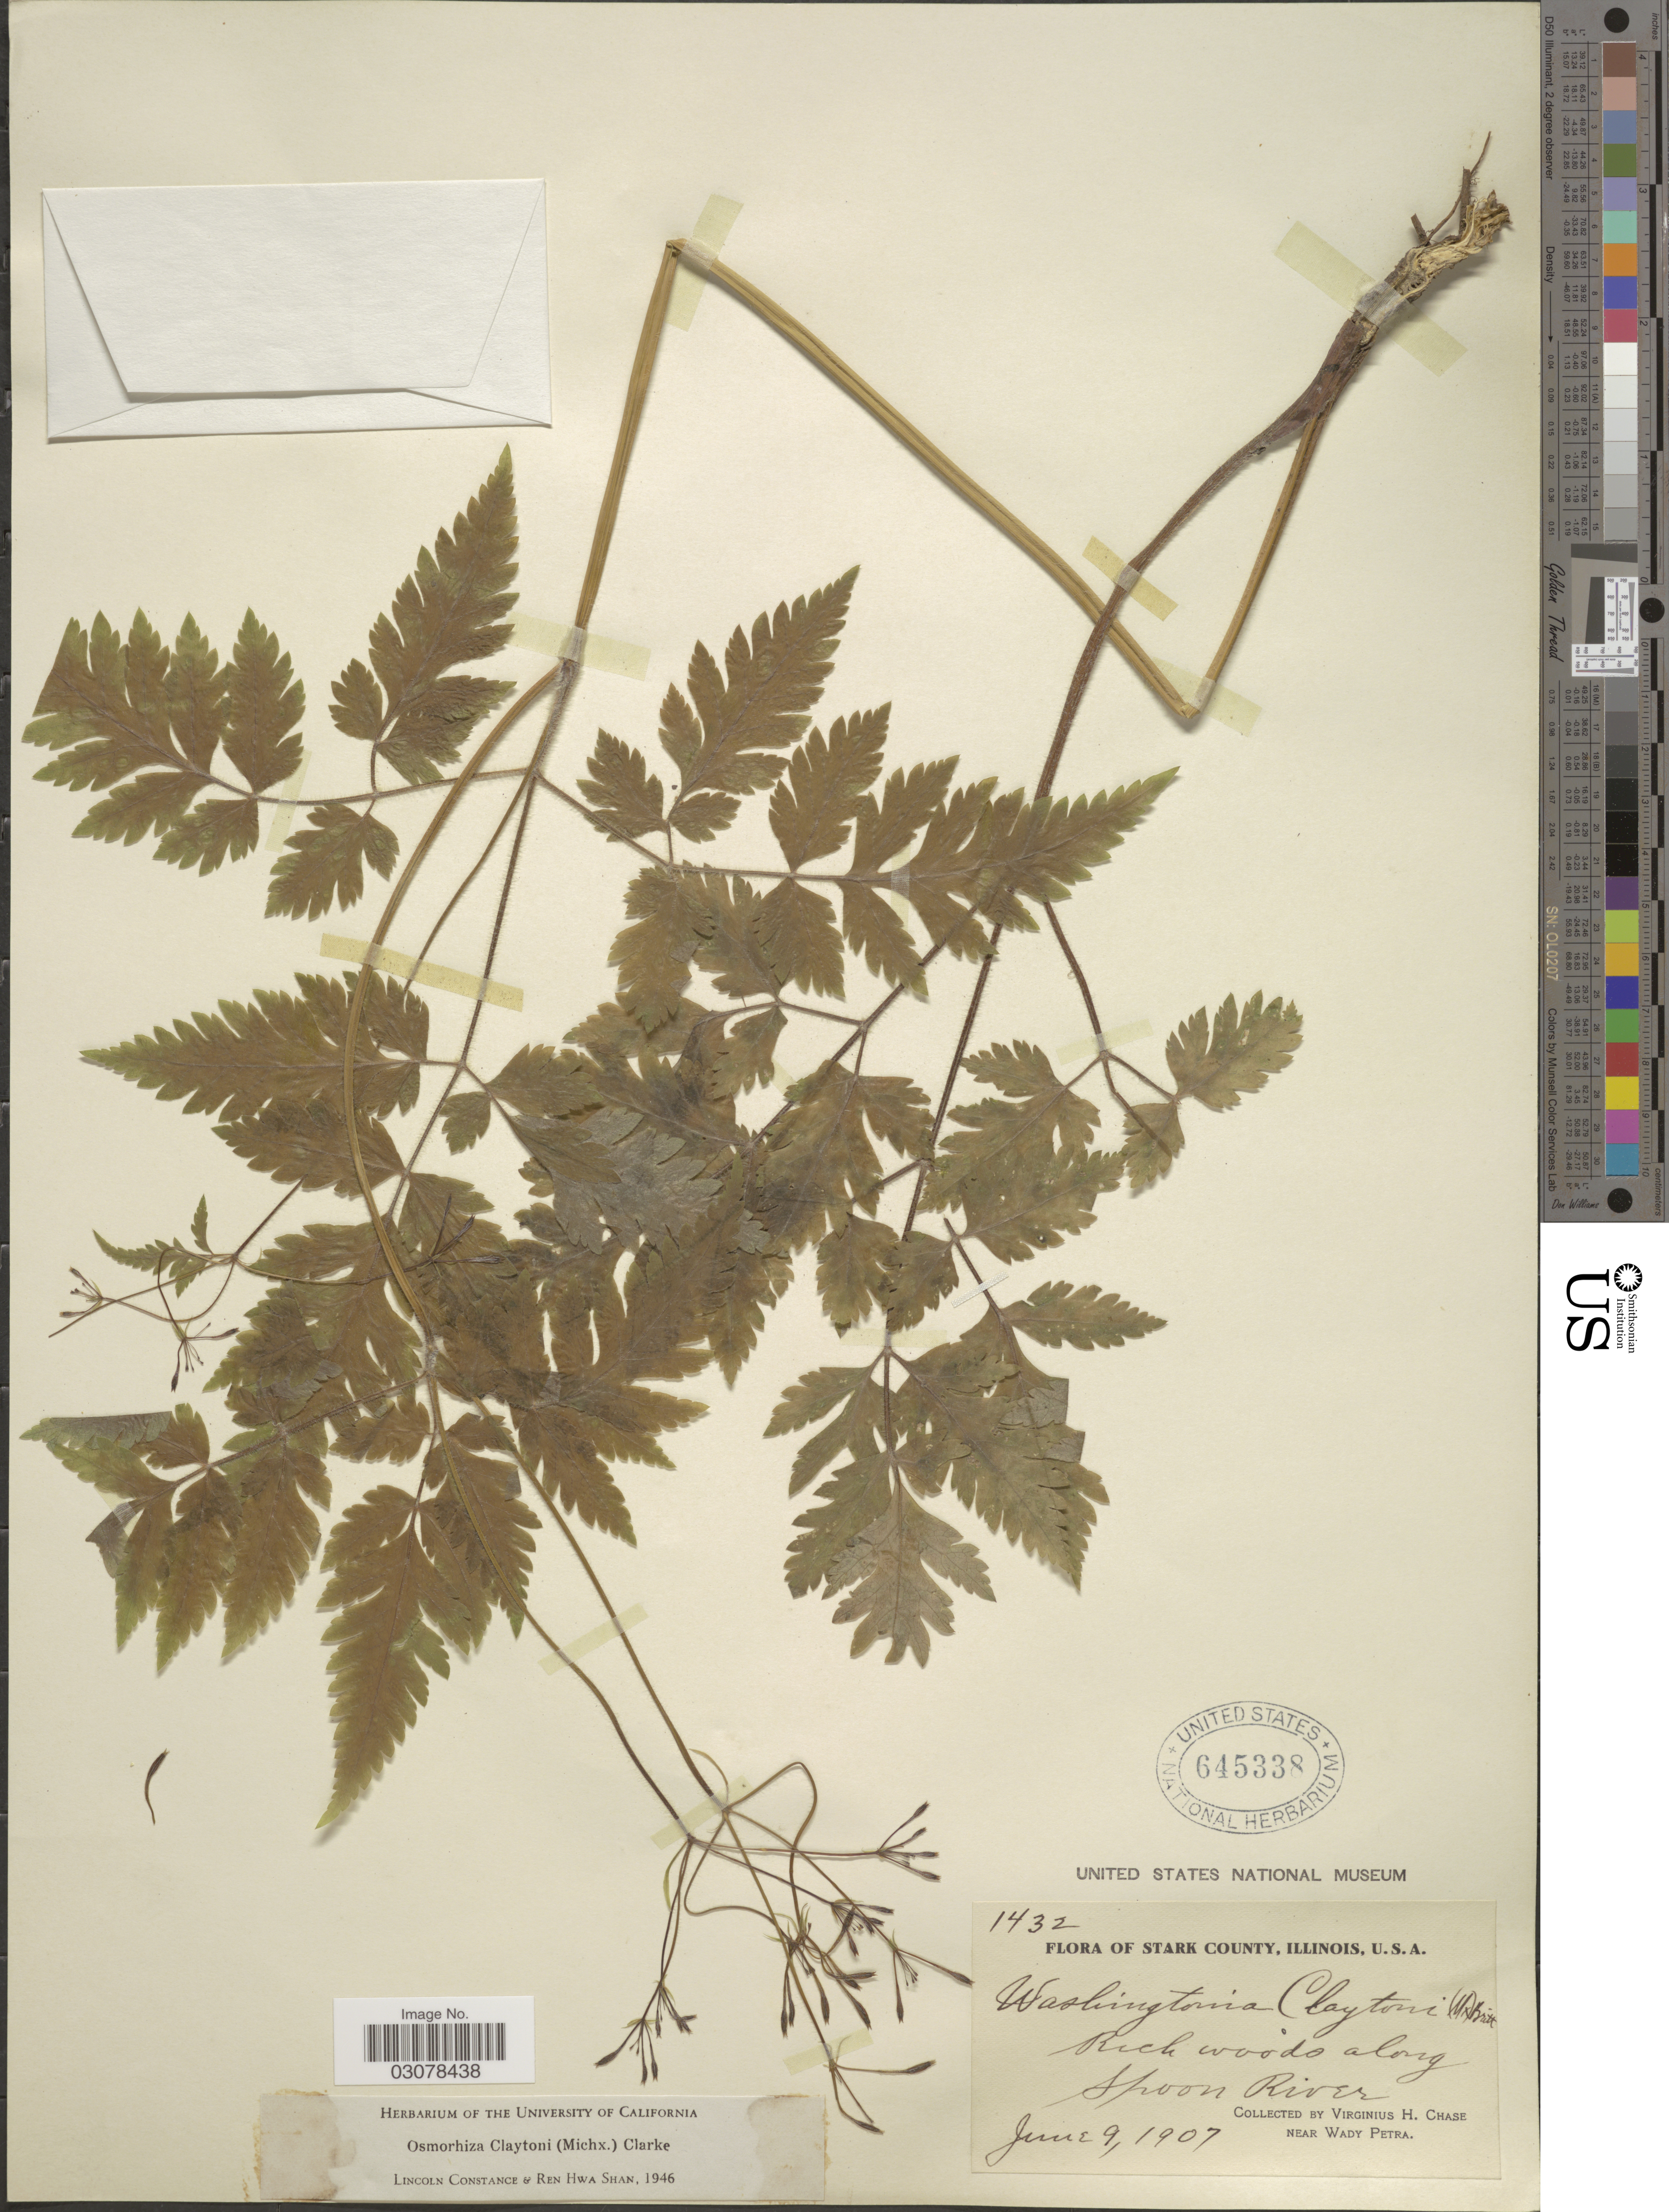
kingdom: Plantae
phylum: Tracheophyta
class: Magnoliopsida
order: Apiales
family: Apiaceae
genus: Osmorhiza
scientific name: Osmorhiza claytonii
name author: (Michx.) C.B. Clarke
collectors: V. H. Chase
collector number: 1432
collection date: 1907-06-09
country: United States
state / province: Illinois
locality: Stark County. Along Shoon River. Near Wady Petra.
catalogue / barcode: US 645338